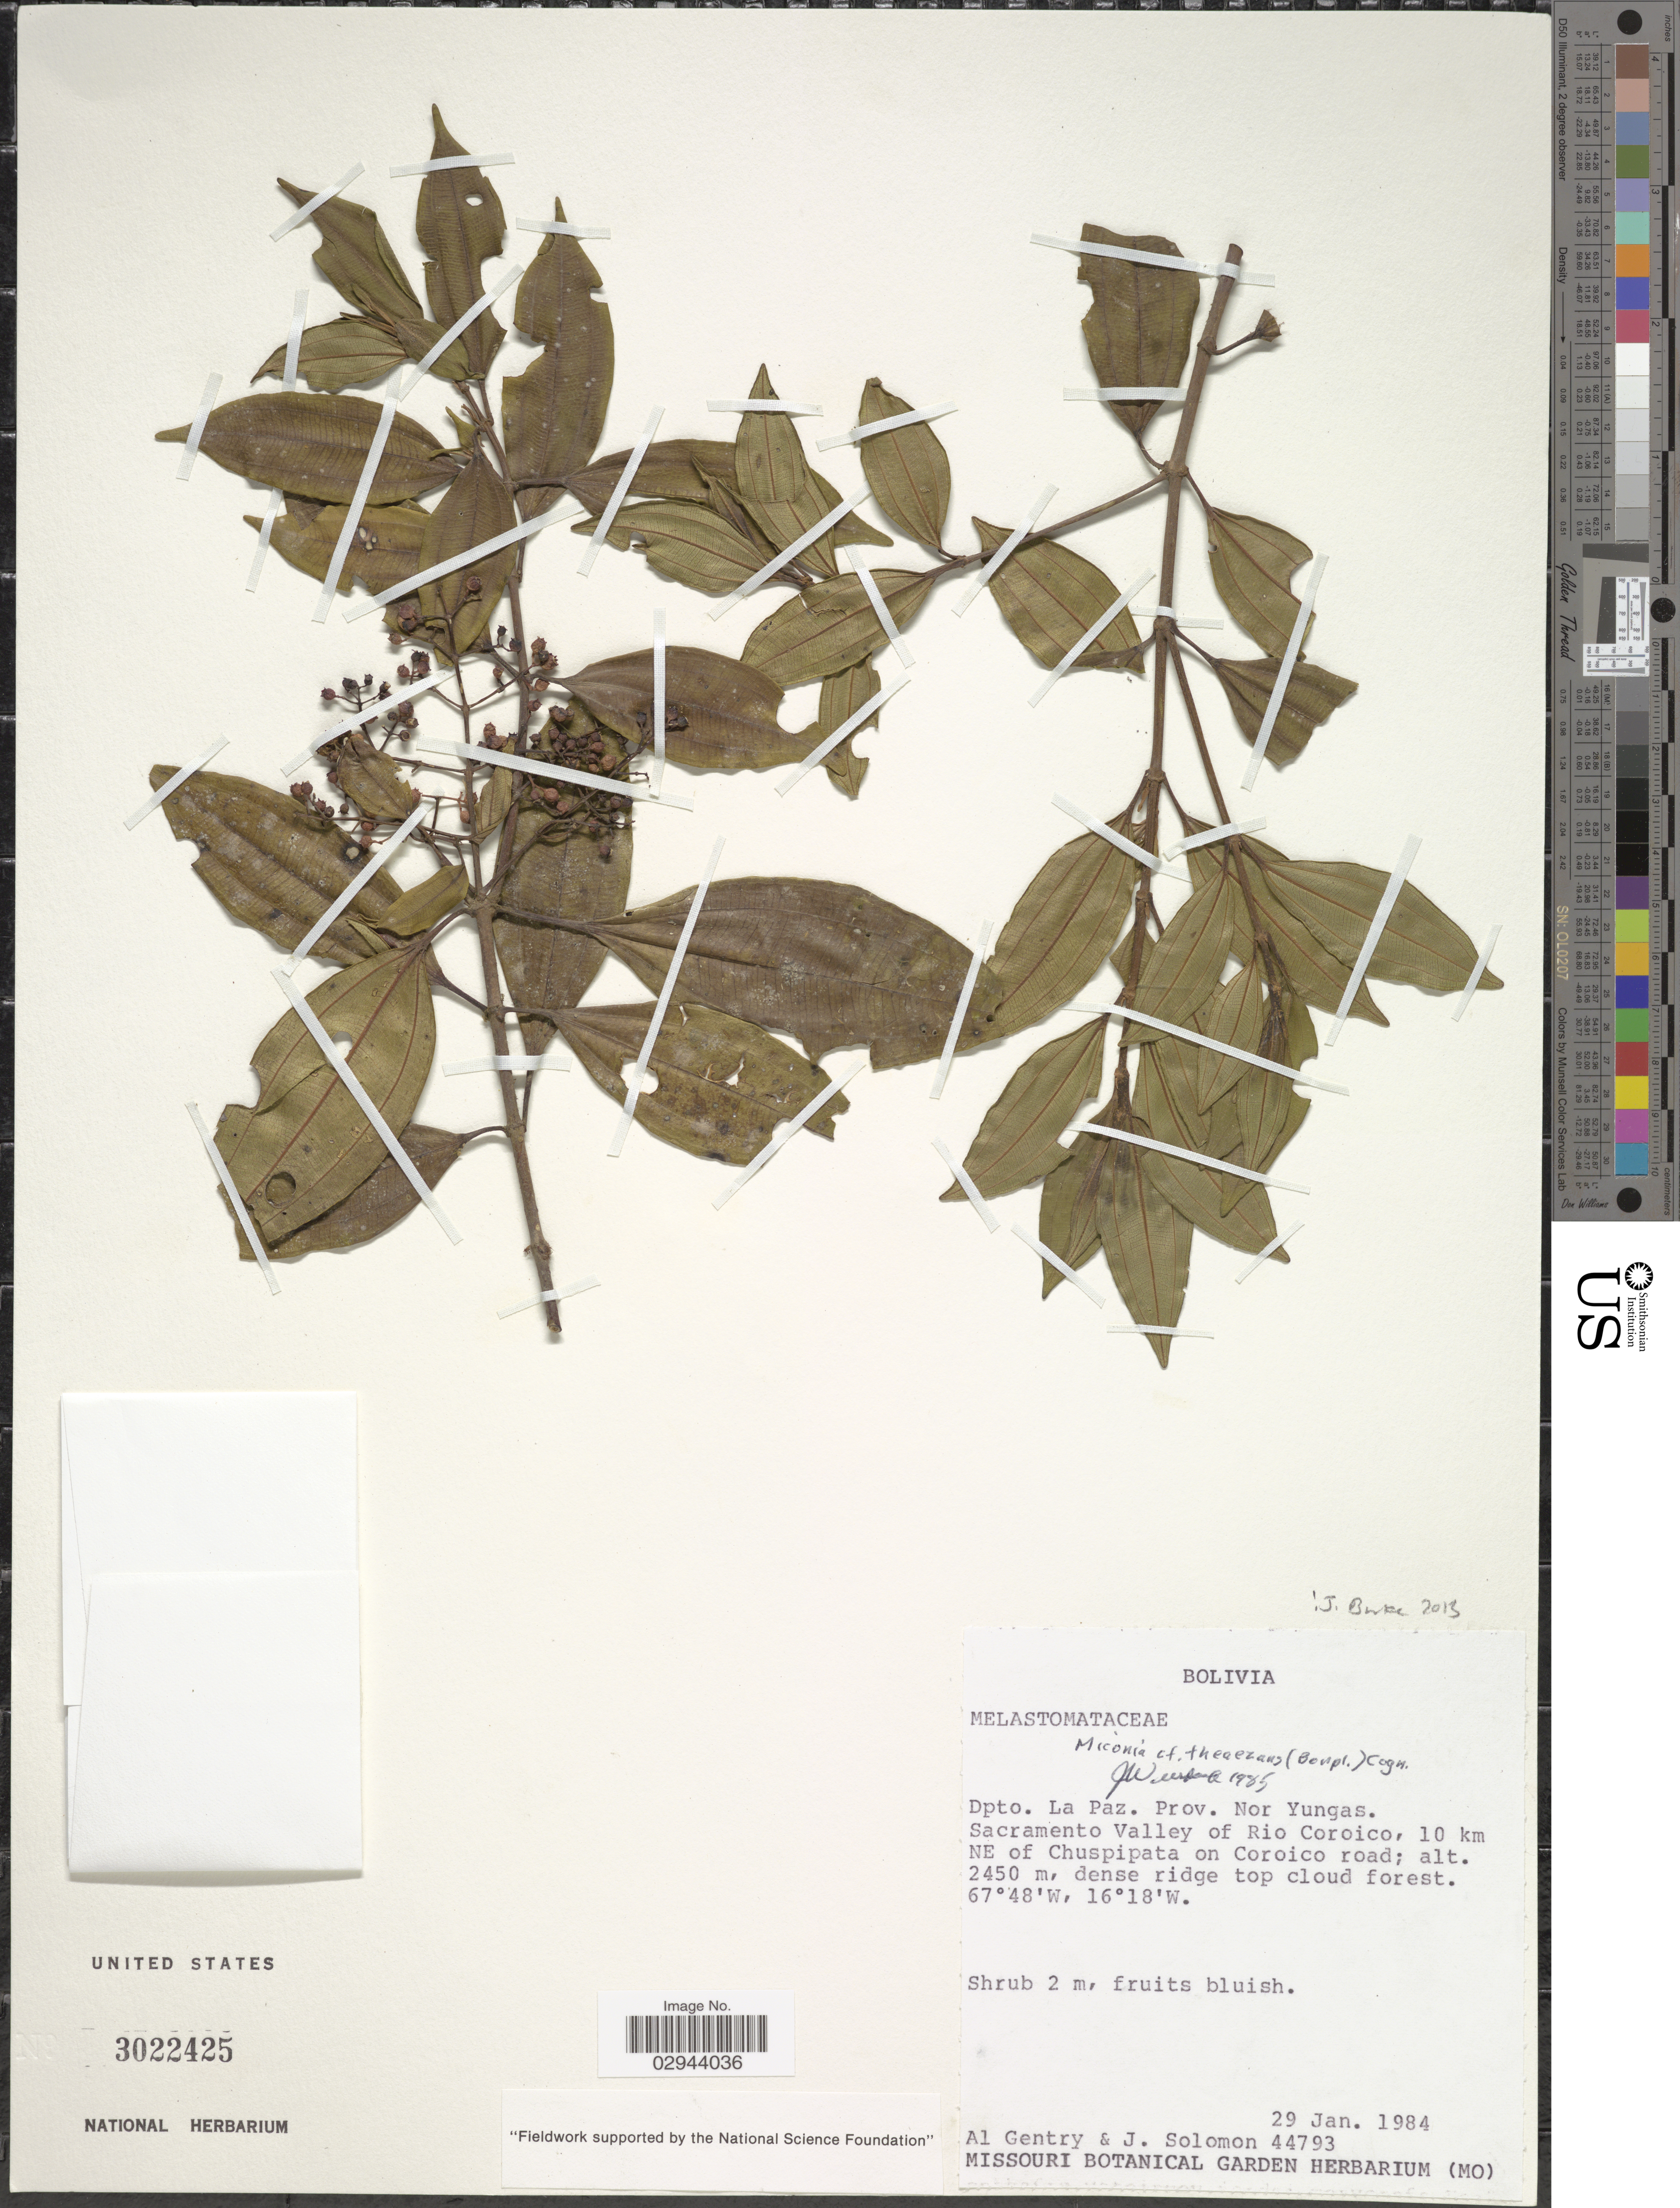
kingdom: Plantae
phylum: Tracheophyta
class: Magnoliopsida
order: Myrtales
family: Melastomataceae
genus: Miconia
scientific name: Miconia theizans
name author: (Bonpl.) Cogn.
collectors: A. H. Gentry & J. Solomon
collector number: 44793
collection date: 1984-01-29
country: Bolivia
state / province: La Paz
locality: Dpto. La Paz, Prov. Nor Yungas, Sacramento Valley of Rio Coroico, 10 km NE of Chusipata on Coroico road.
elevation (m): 2450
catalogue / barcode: US 3022425